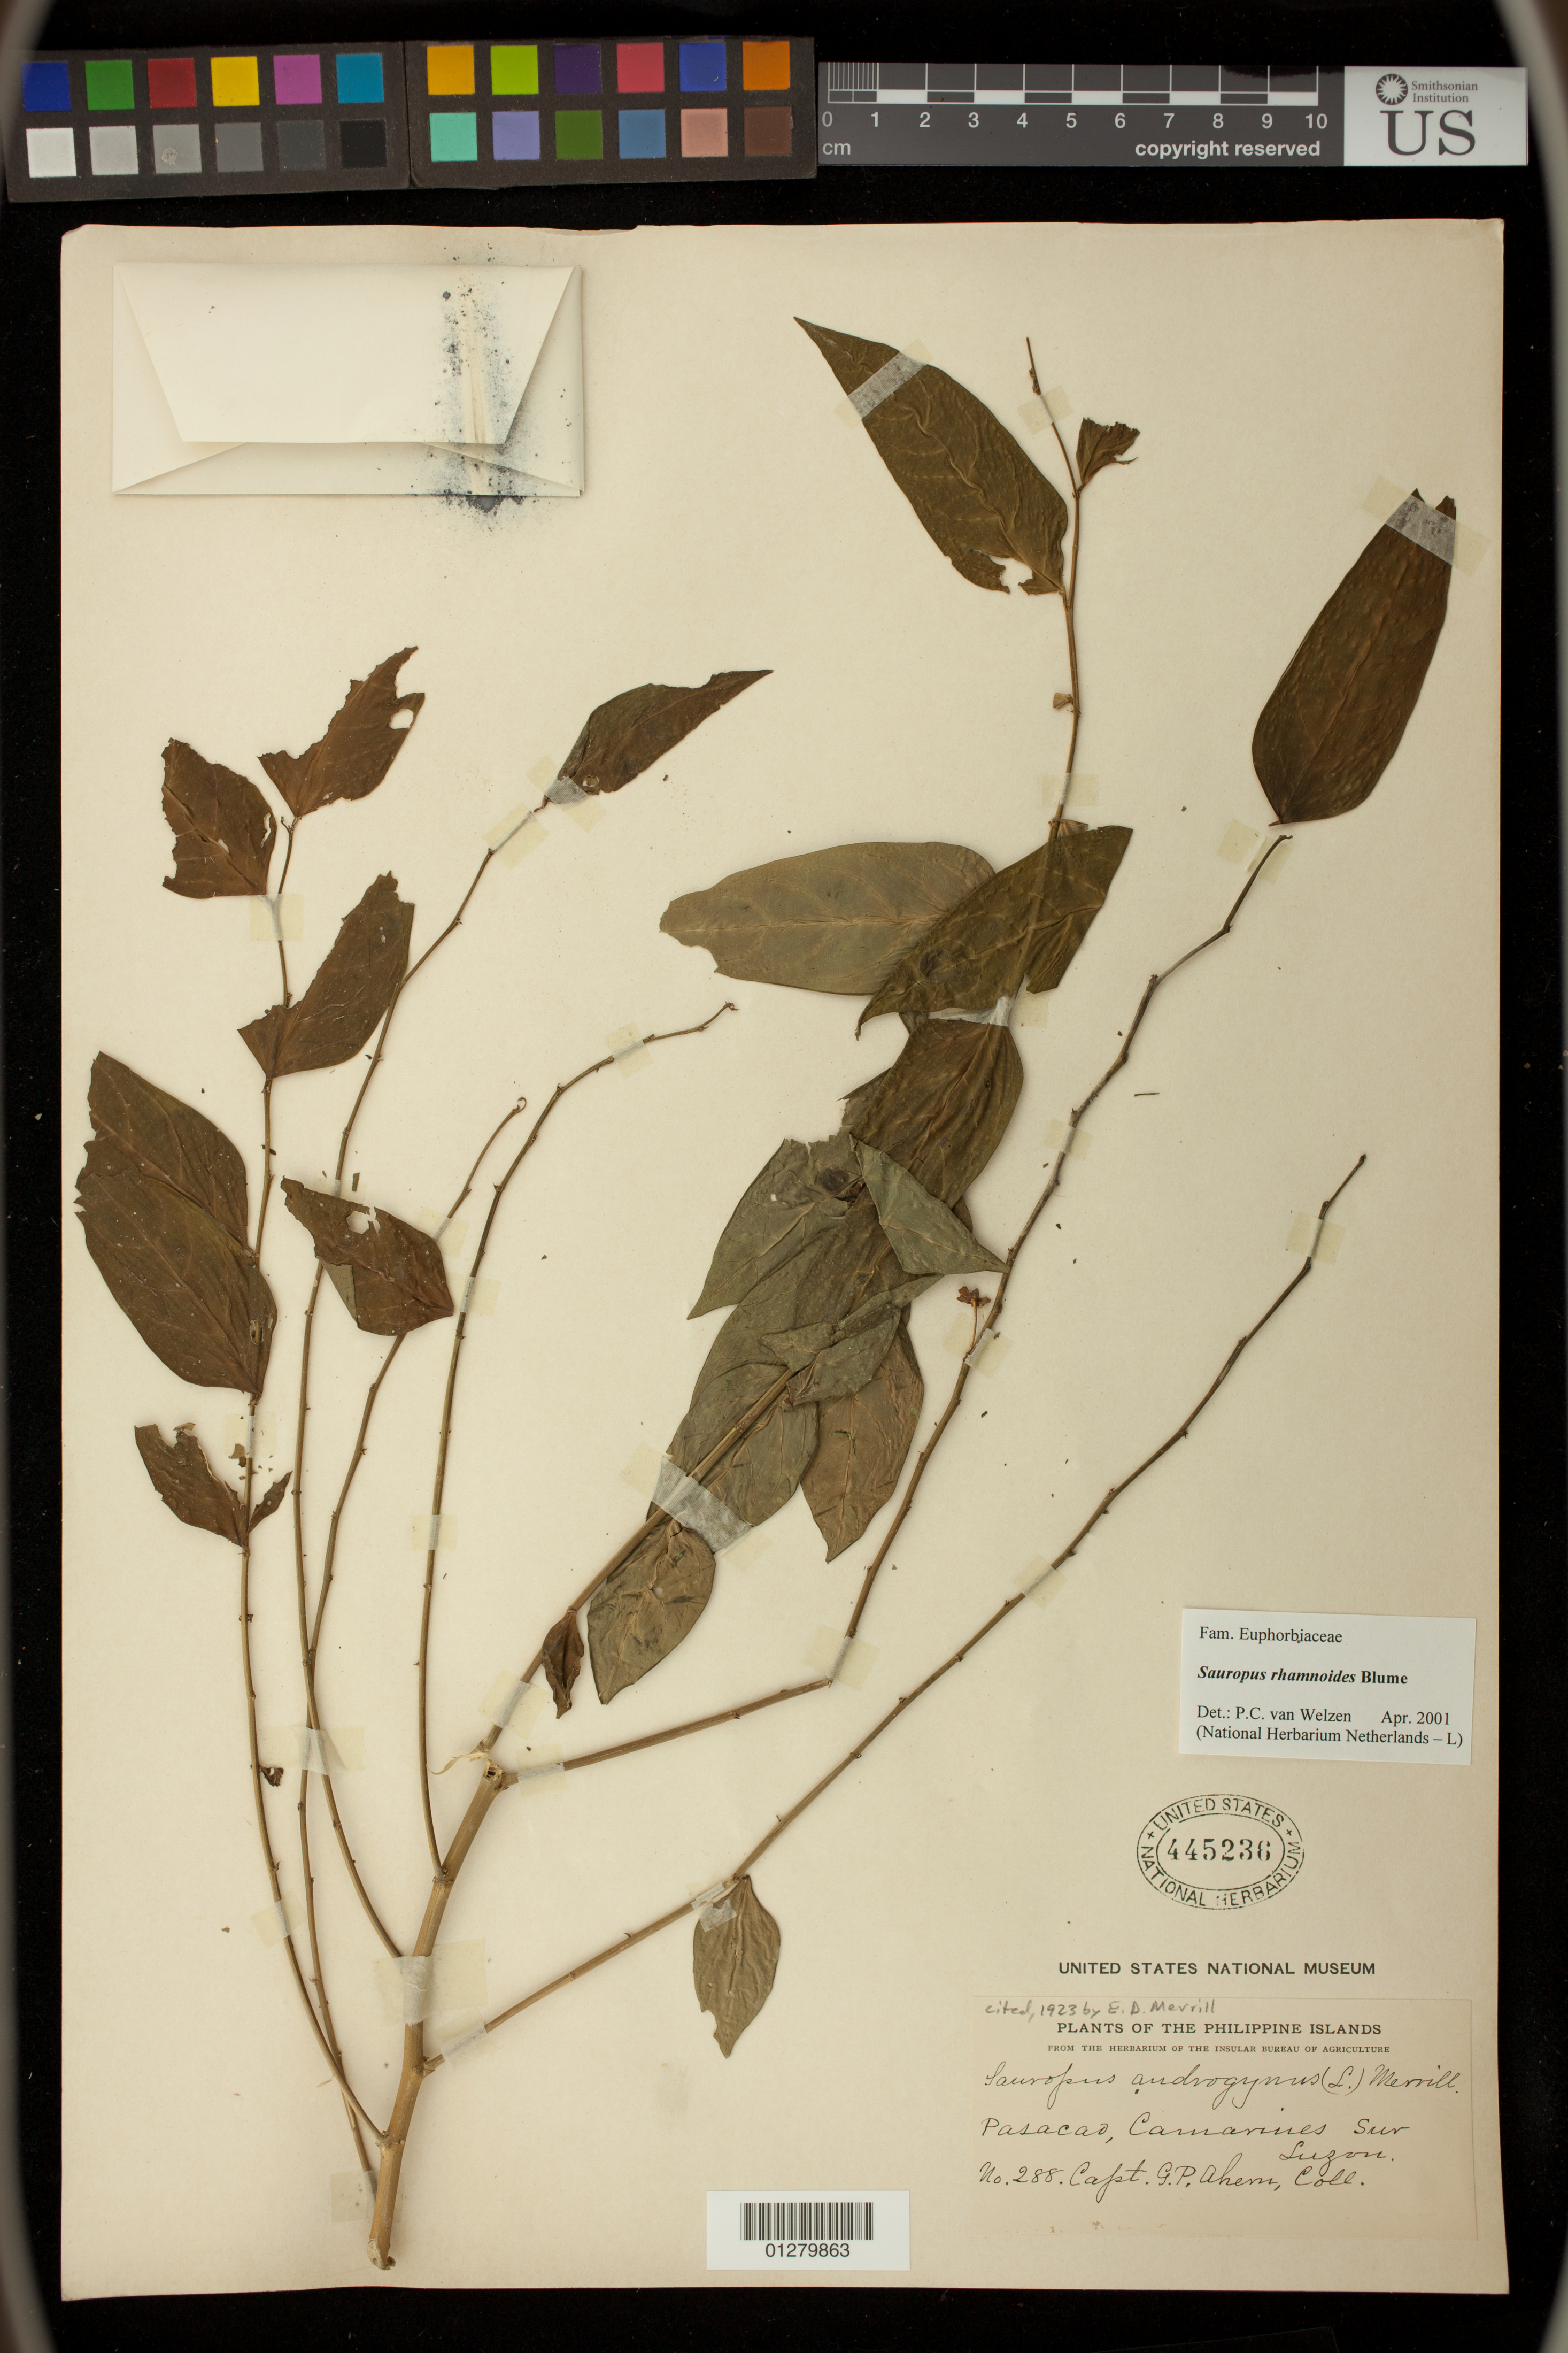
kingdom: Plantae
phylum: Tracheophyta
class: Magnoliopsida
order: Malpighiales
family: Phyllanthaceae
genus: Sauropus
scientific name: Sauropus rhamnoides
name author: Blume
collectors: G. Ahern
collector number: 288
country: Philippines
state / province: Bicol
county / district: Camarines Sur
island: Luzon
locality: Pasacao, Camarines Sur, Luzon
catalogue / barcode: US 445236